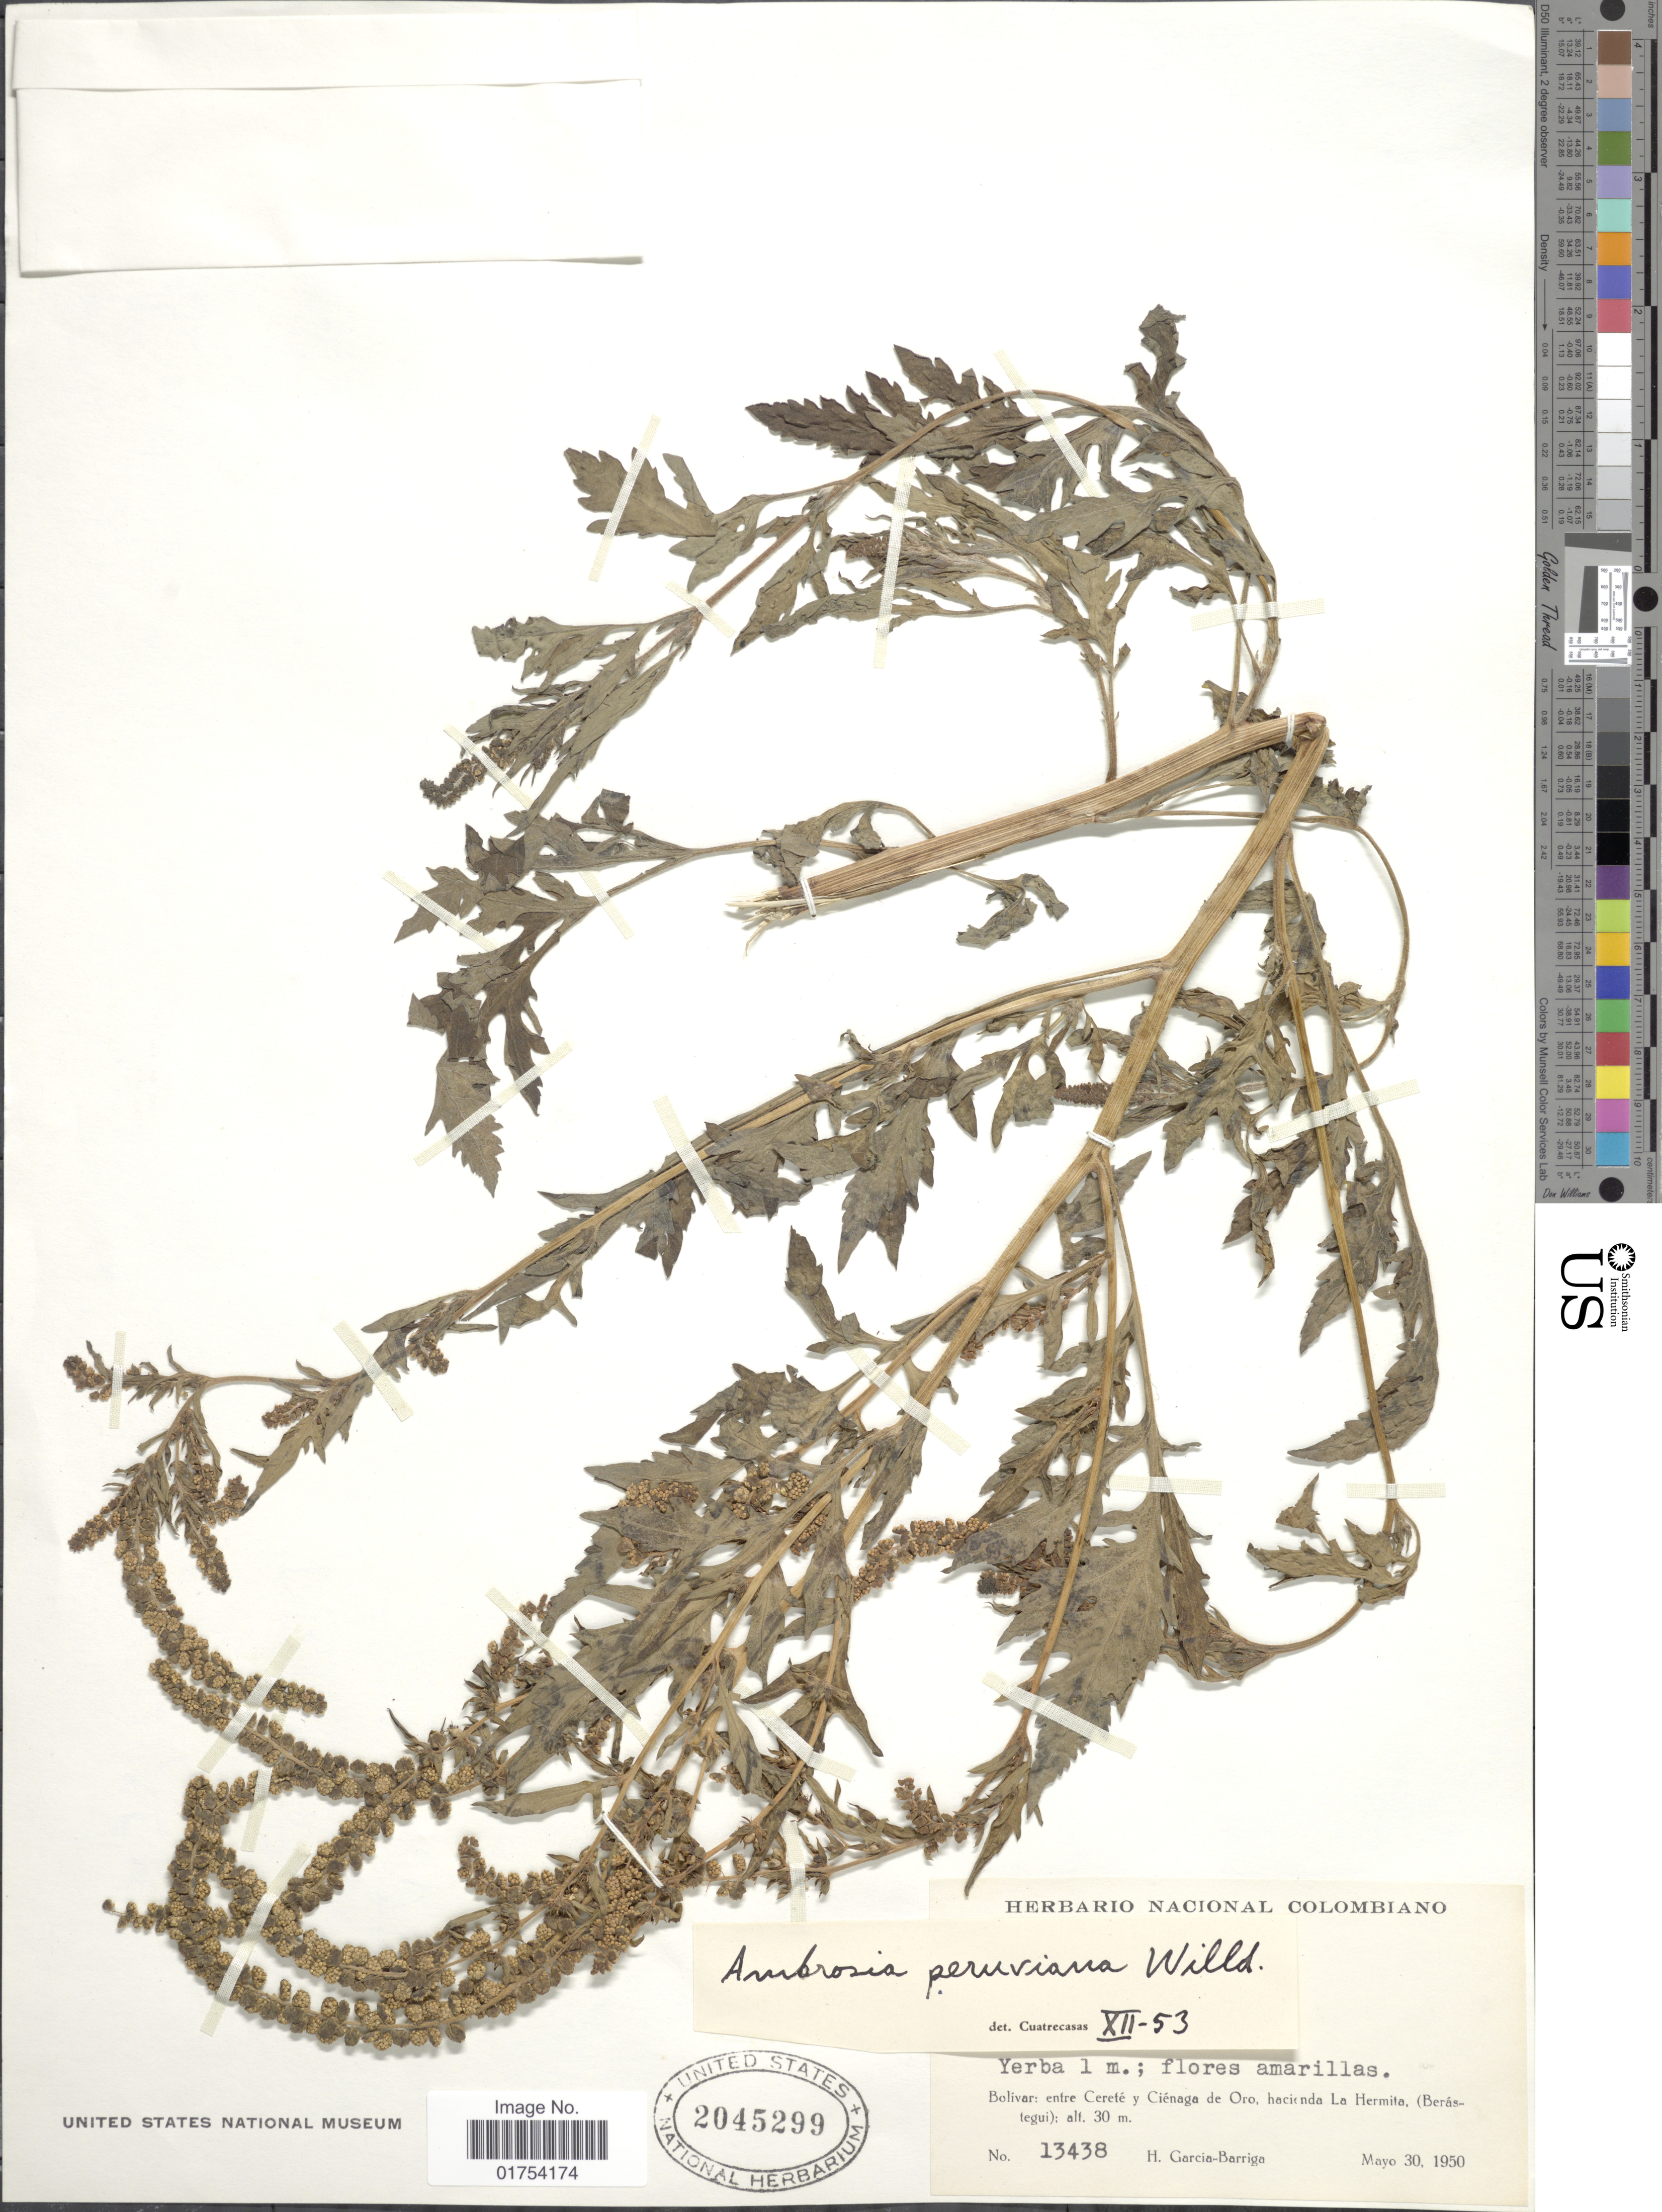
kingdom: Plantae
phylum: Tracheophyta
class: Magnoliopsida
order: Asterales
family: Asteraceae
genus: Ambrosia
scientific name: Ambrosia peruviana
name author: Willd.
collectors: H. García Barriga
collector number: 13438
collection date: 1950-05-30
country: Colombia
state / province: Bolívar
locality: Entre Cerete y Cienaga de Oro, hacienda La Hermita, (Berastegui)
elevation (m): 30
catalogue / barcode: US 2045299